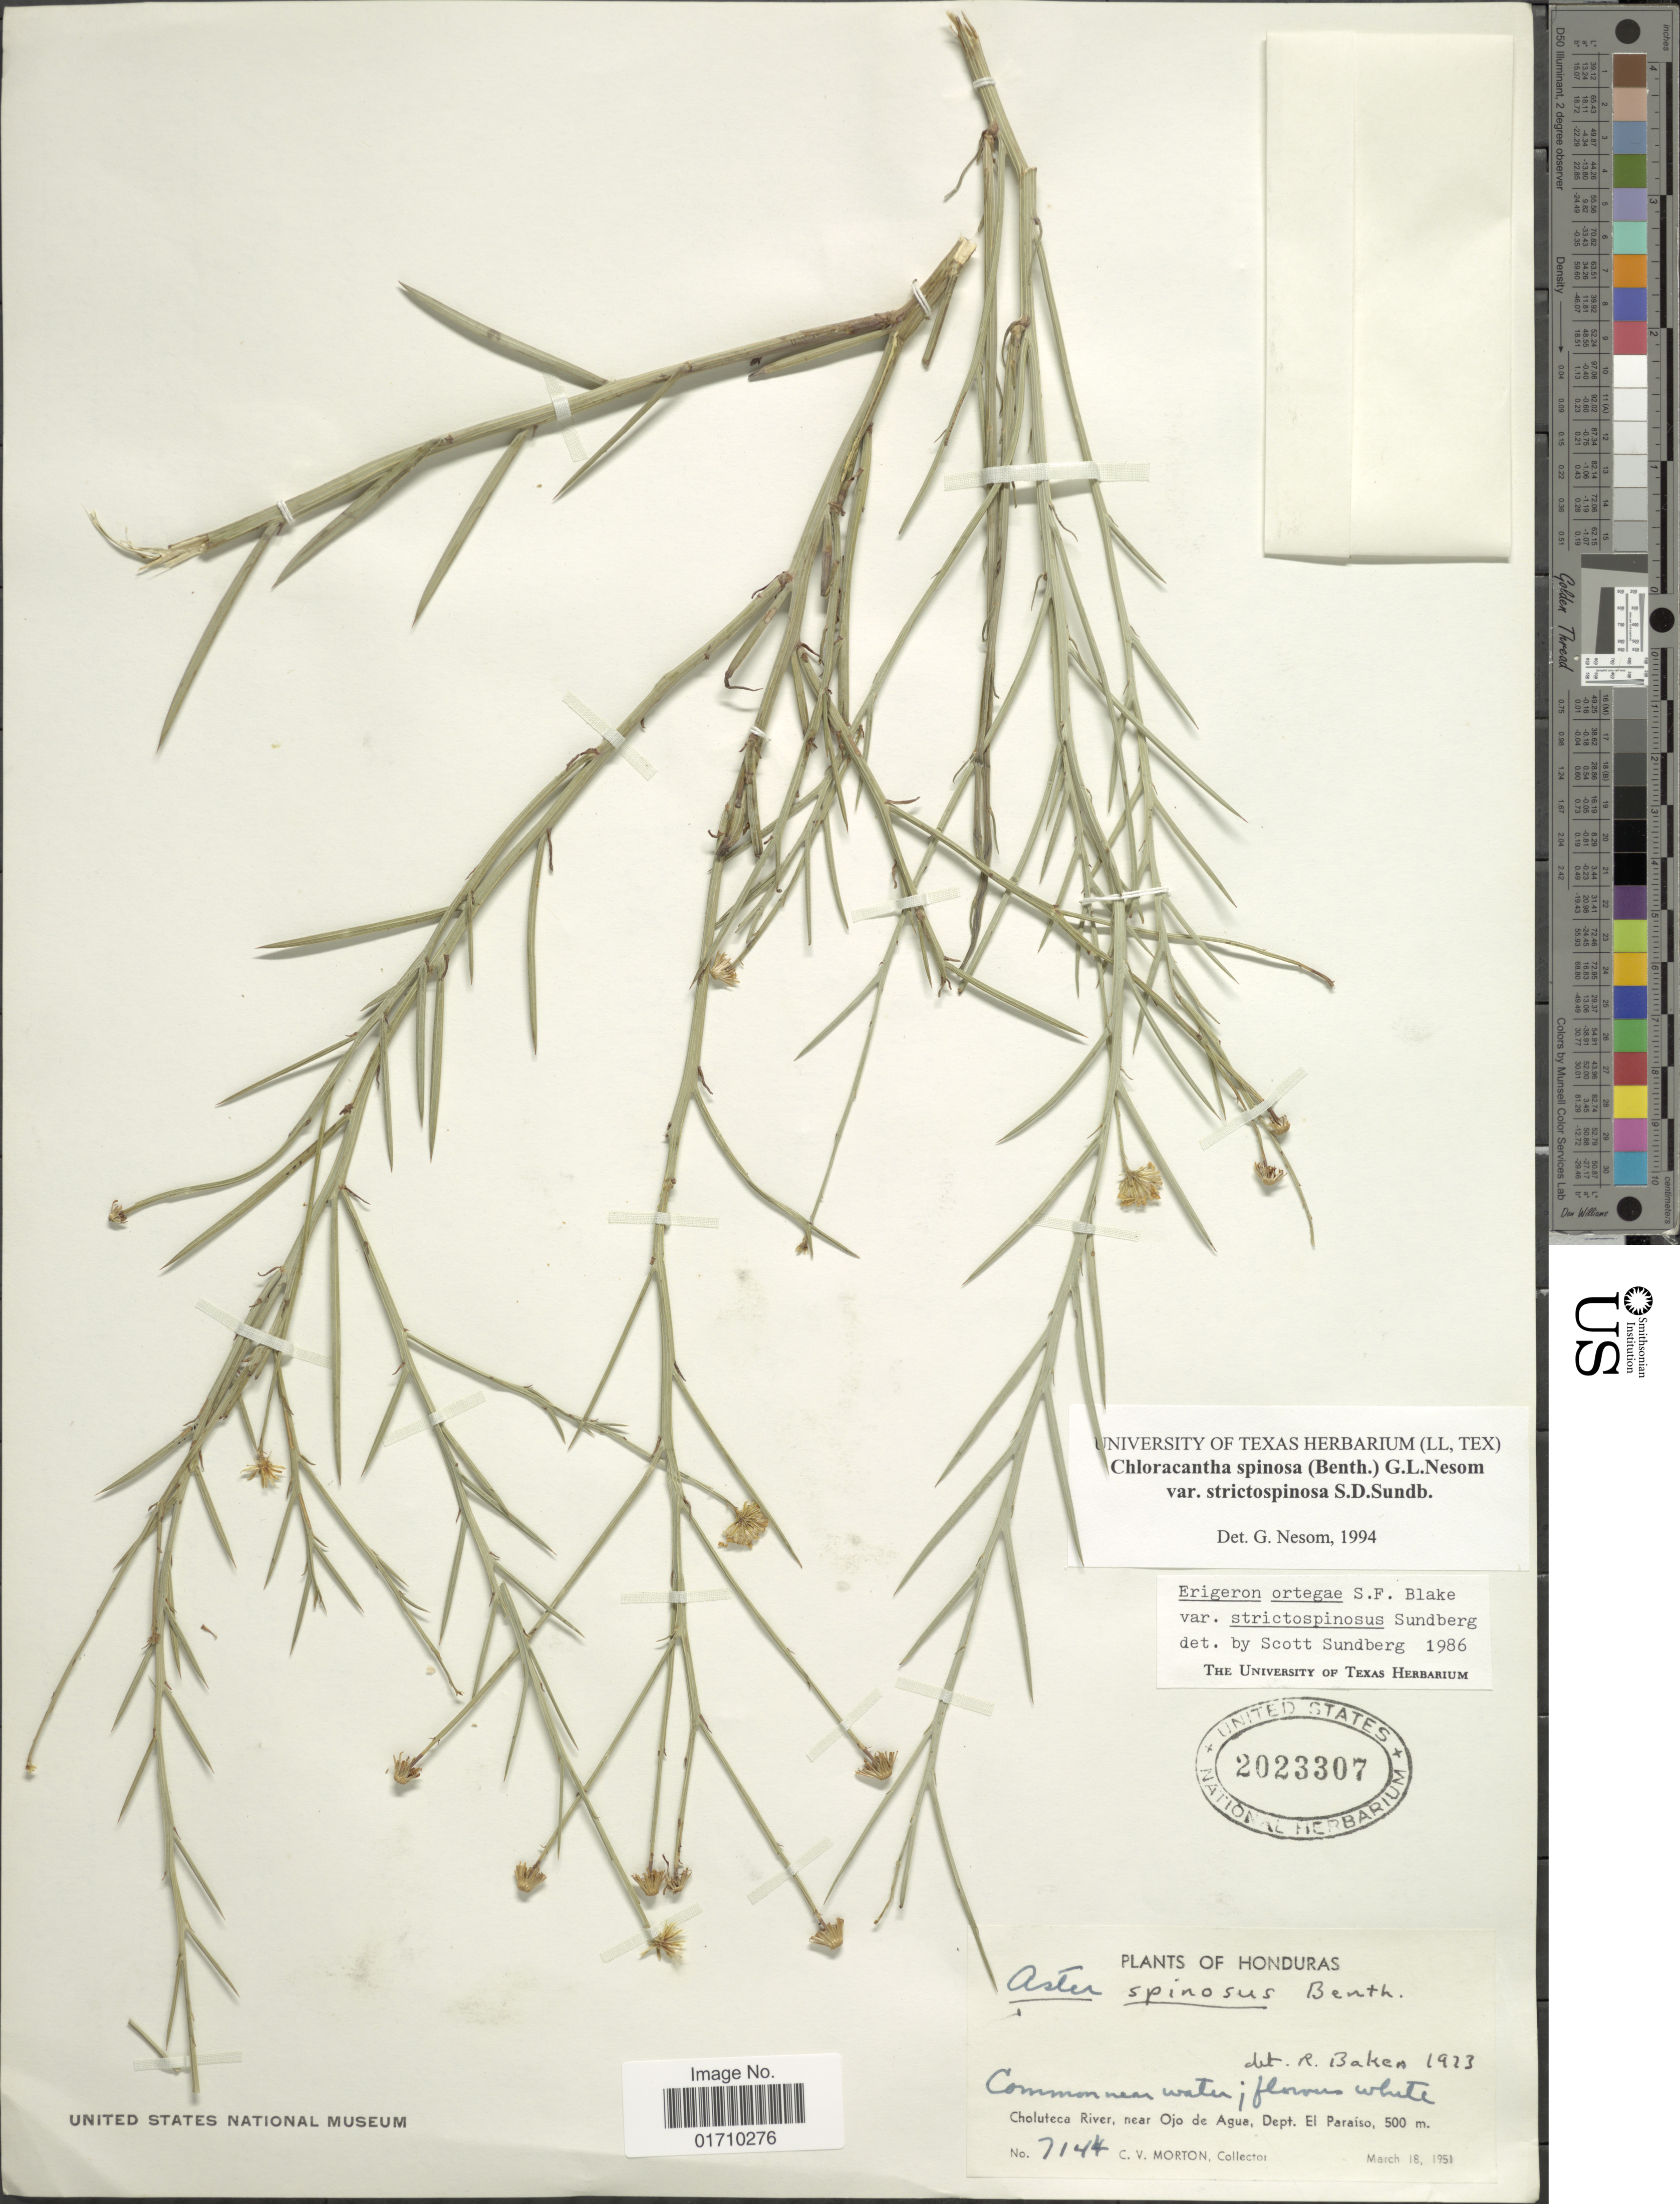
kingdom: Plantae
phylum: Tracheophyta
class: Magnoliopsida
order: Asterales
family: Asteraceae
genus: Chloracantha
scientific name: Chloracantha spinosa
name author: (Benth.) G.L. Nesom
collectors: C. V. Morton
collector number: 7144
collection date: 1951-03-18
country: Honduras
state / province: El Paraíso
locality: Common near water flowers while, Choluteca River, near Ojo de Agua, Dept El Paraíso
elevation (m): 500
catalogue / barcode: US 2023307